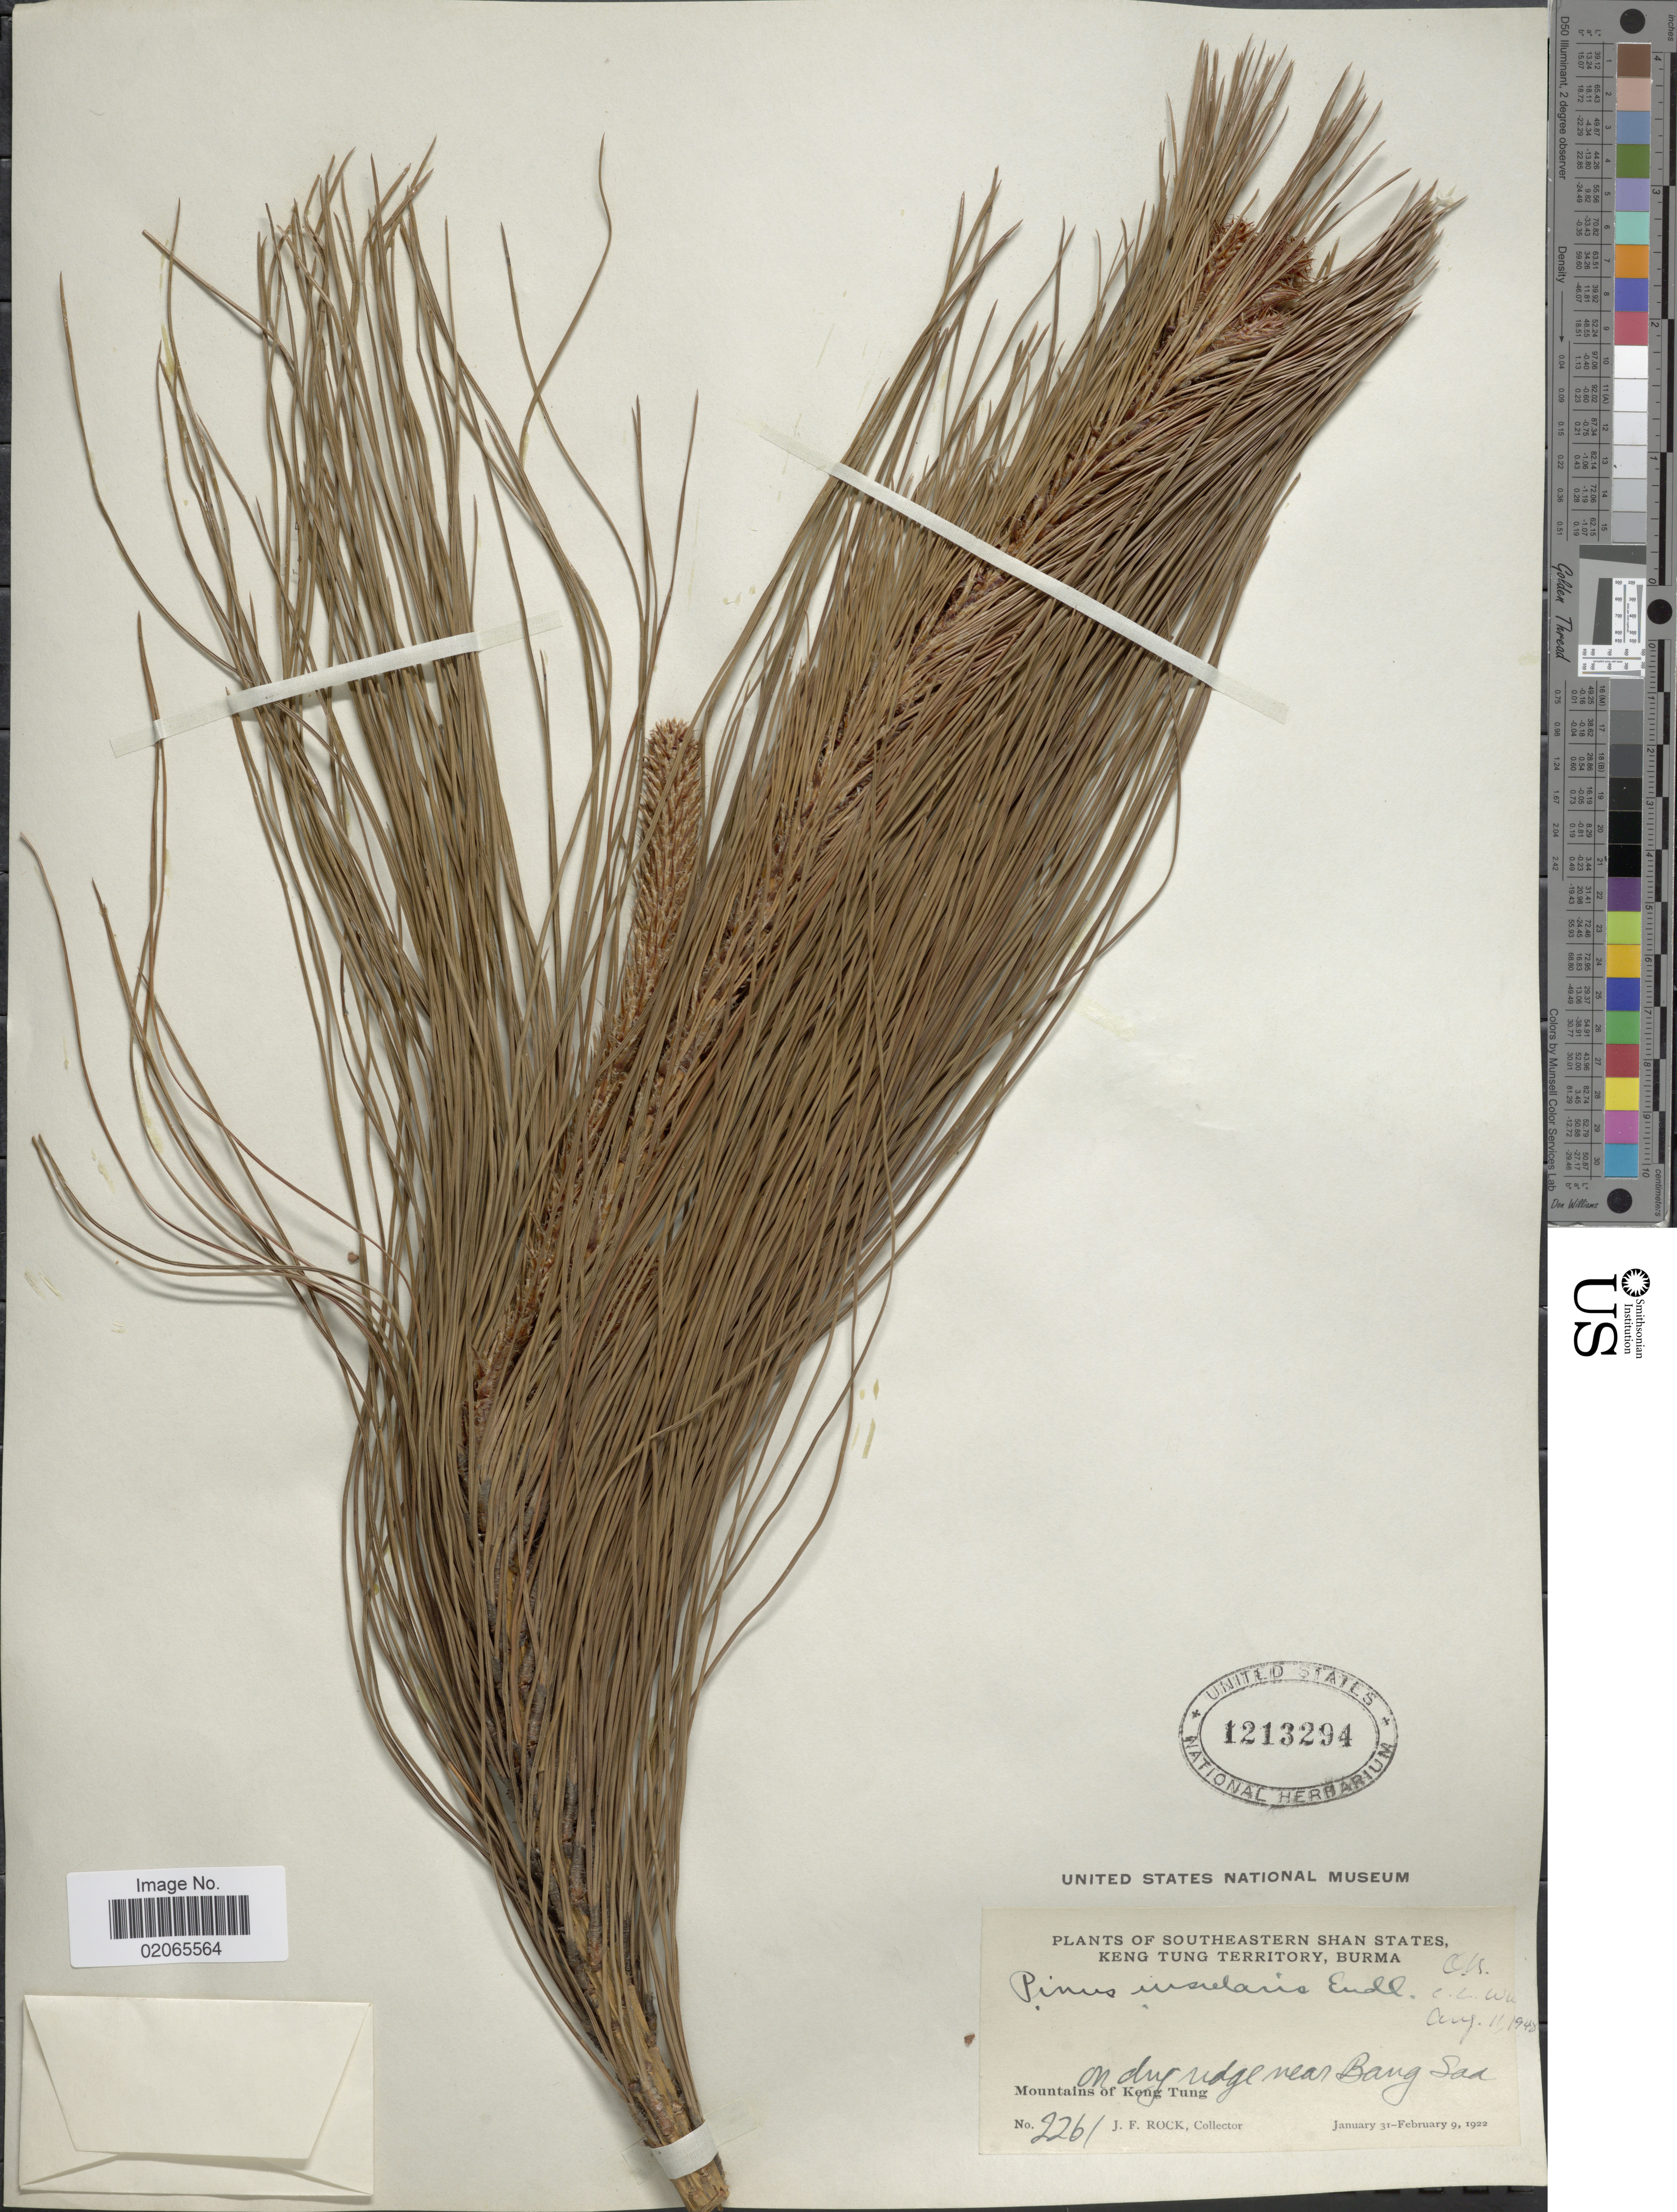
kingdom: Plantae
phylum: Tracheophyta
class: Pinopsida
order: Pinales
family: Pinaceae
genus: Pinus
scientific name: Pinus insularis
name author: Endl.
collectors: J. Rock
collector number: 2261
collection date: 1922-01-31/1922-02-09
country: Myanmar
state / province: Shan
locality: Southeastern Shan States, Keng Tung Territory, Burma, Mountains of keng Tung, On dry ridge near Bang Sad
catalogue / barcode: US 1213294